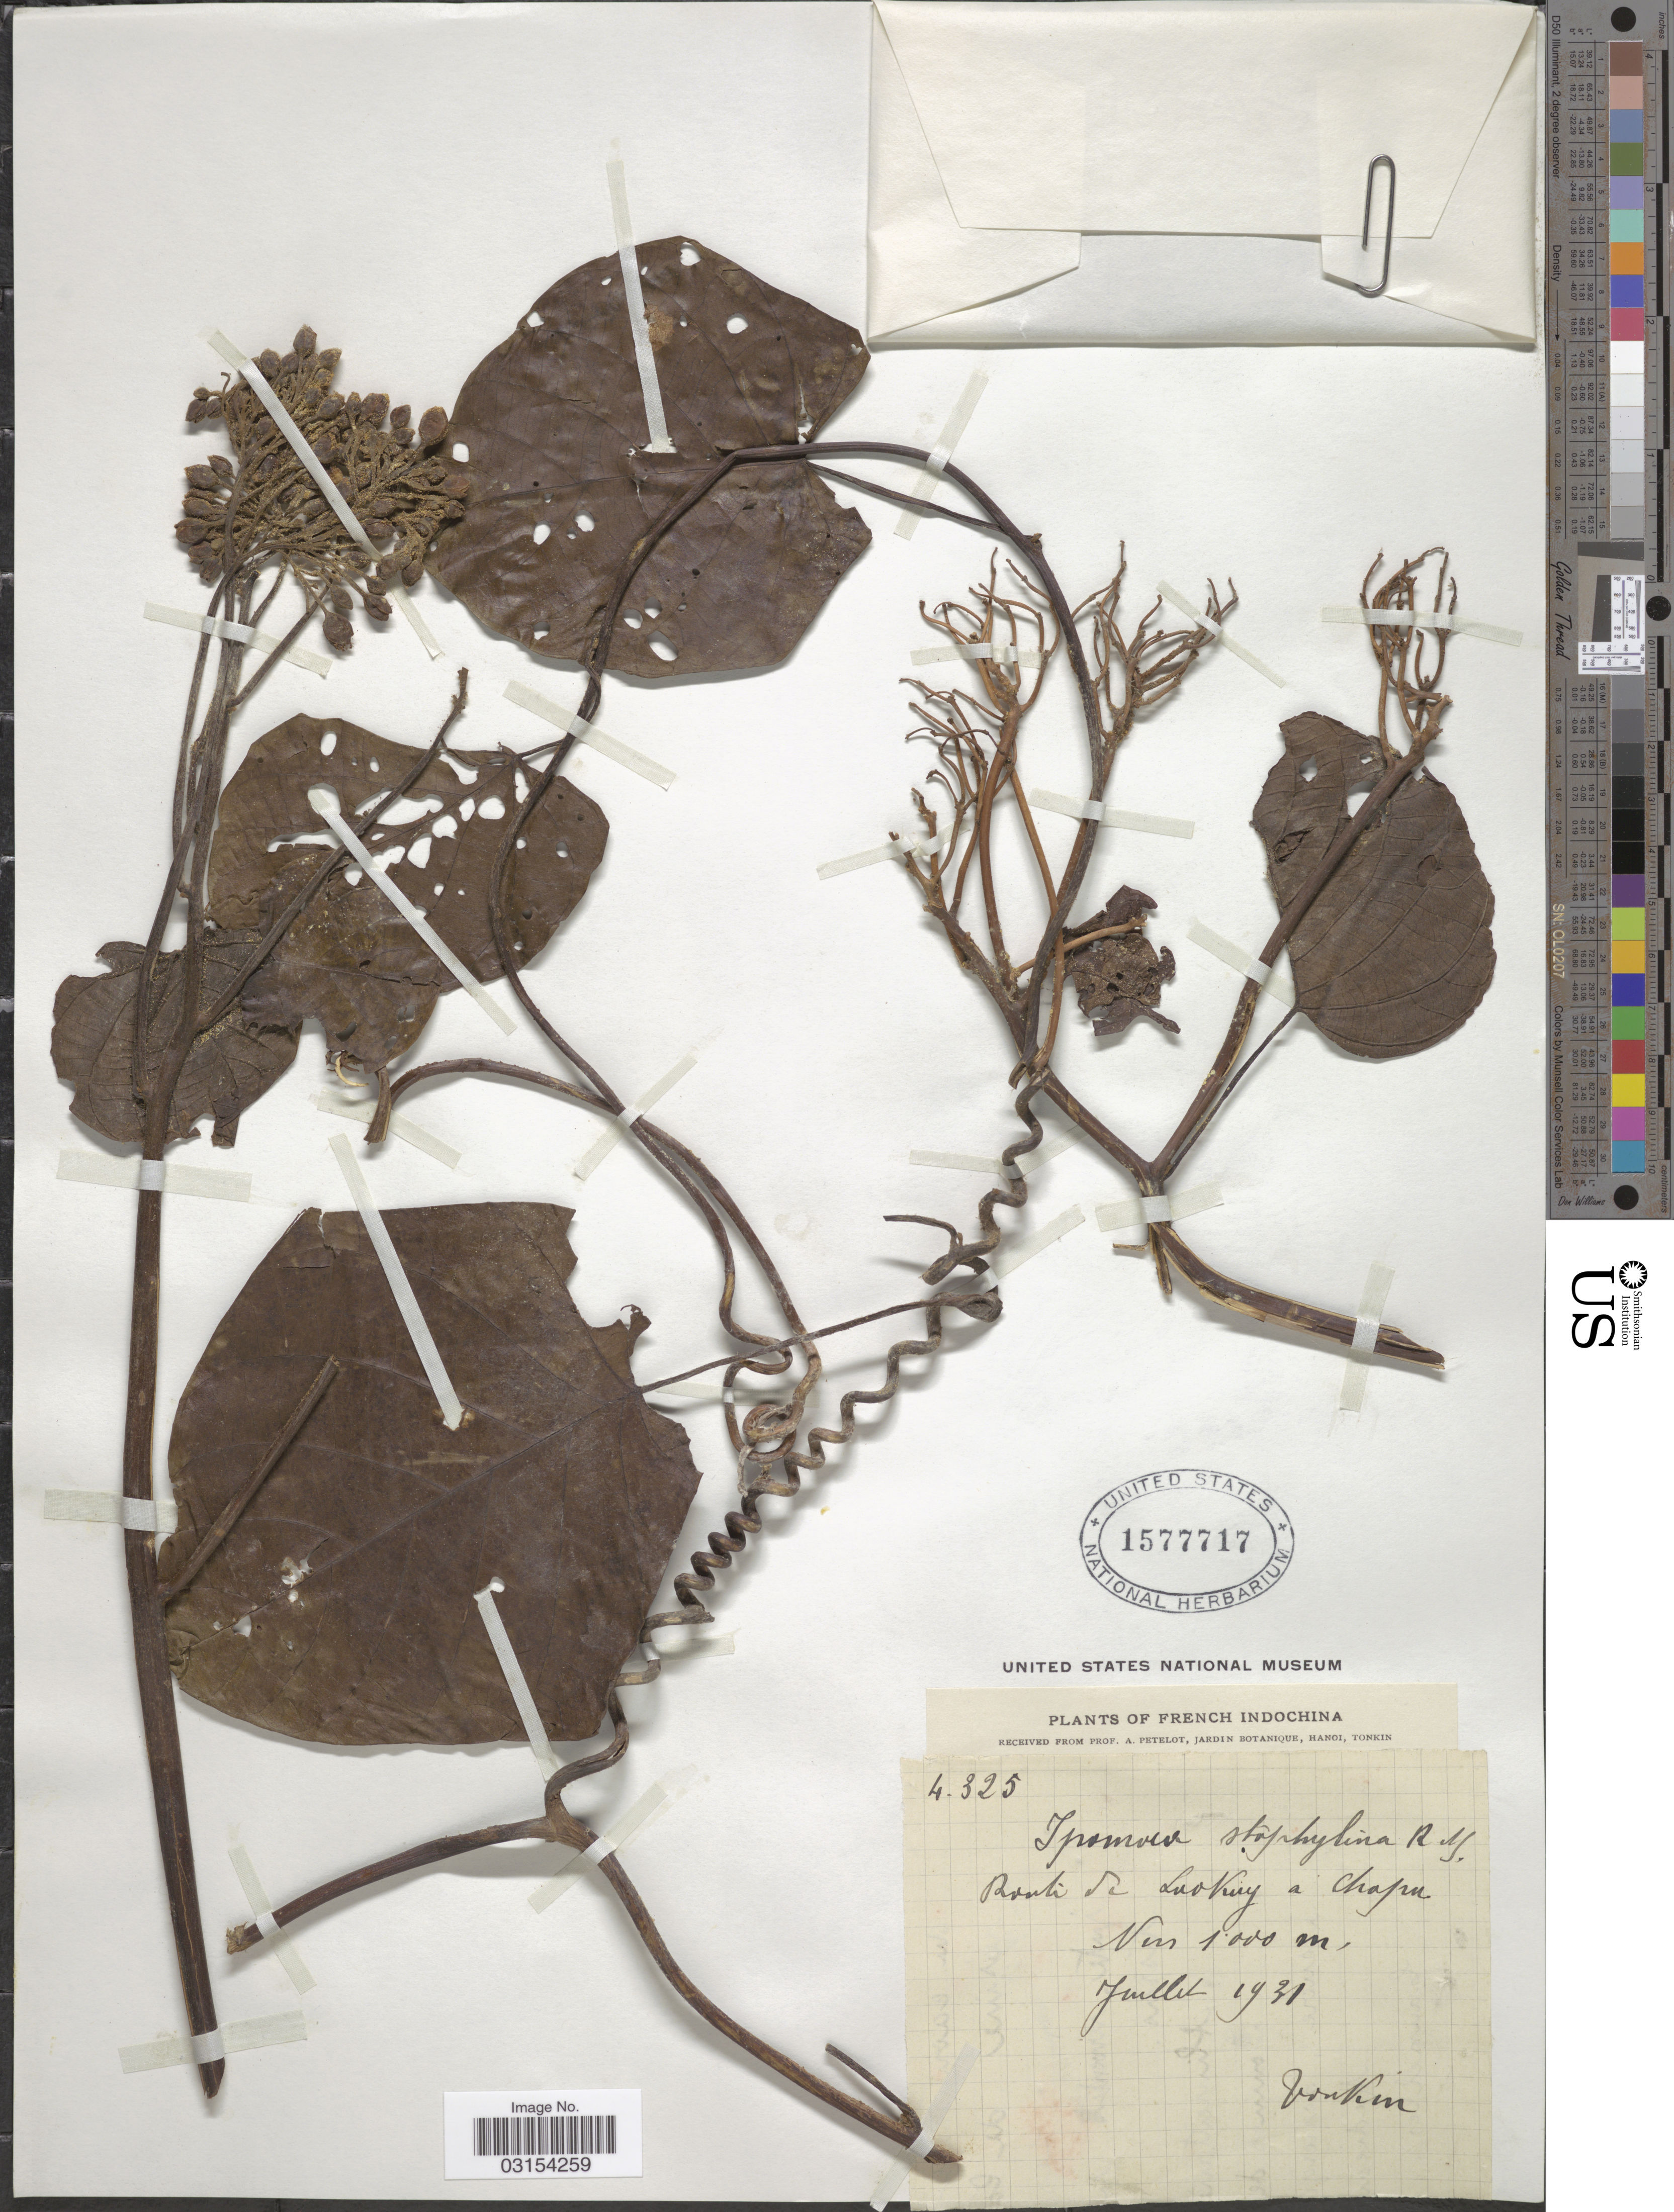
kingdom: Plantae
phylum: Tracheophyta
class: Magnoliopsida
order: Solanales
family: Convolvulaceae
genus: Ipomoea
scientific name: Ipomoea staphylina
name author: Roem. & Schult.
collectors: A. Petelot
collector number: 4325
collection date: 1931-07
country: Vietnam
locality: Tonkin. French Indochina. Route de LuoKuy a Chapu.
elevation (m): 1000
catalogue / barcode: US 1577717